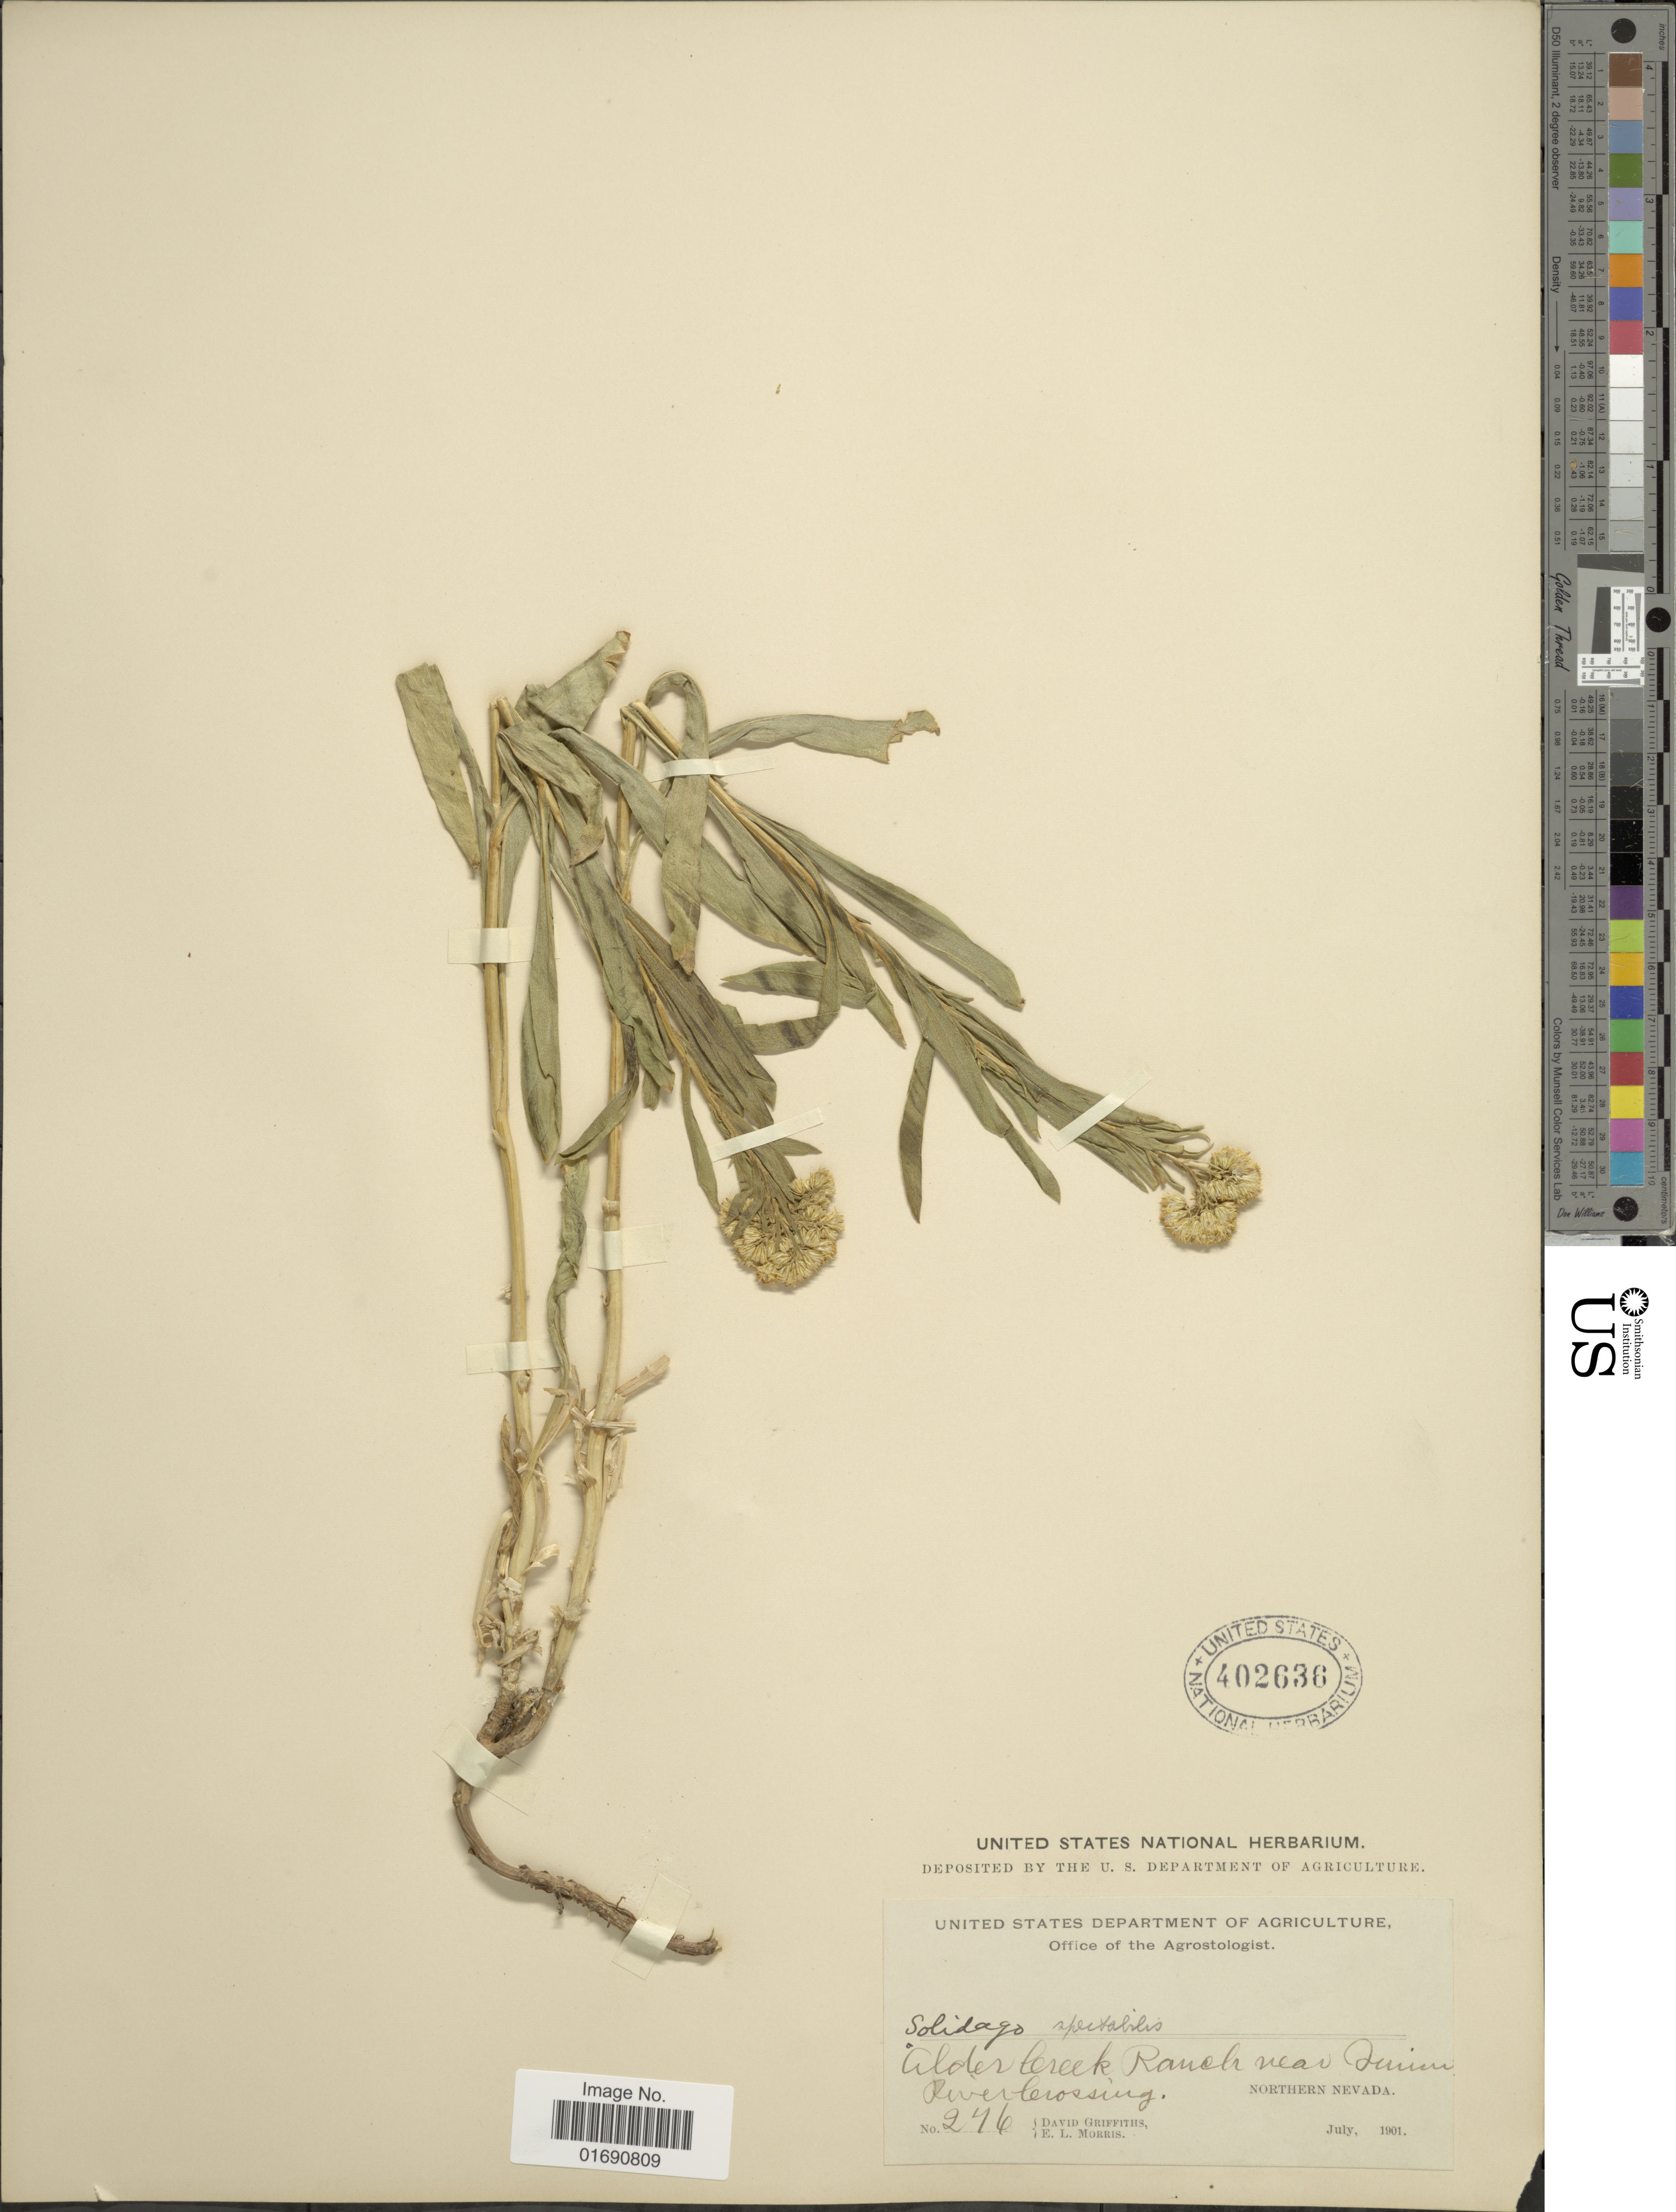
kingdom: Plantae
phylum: Tracheophyta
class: Magnoliopsida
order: Asterales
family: Asteraceae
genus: Solidago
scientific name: Solidago spectabilis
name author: (D.C. Eaton) A. Gray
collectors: D. Griffiths & E. Morris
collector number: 246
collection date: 1901-07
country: United States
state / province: Nevada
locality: Alder Creek Ranche near Quinn River Crossing, Northern Nevada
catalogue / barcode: US 402636